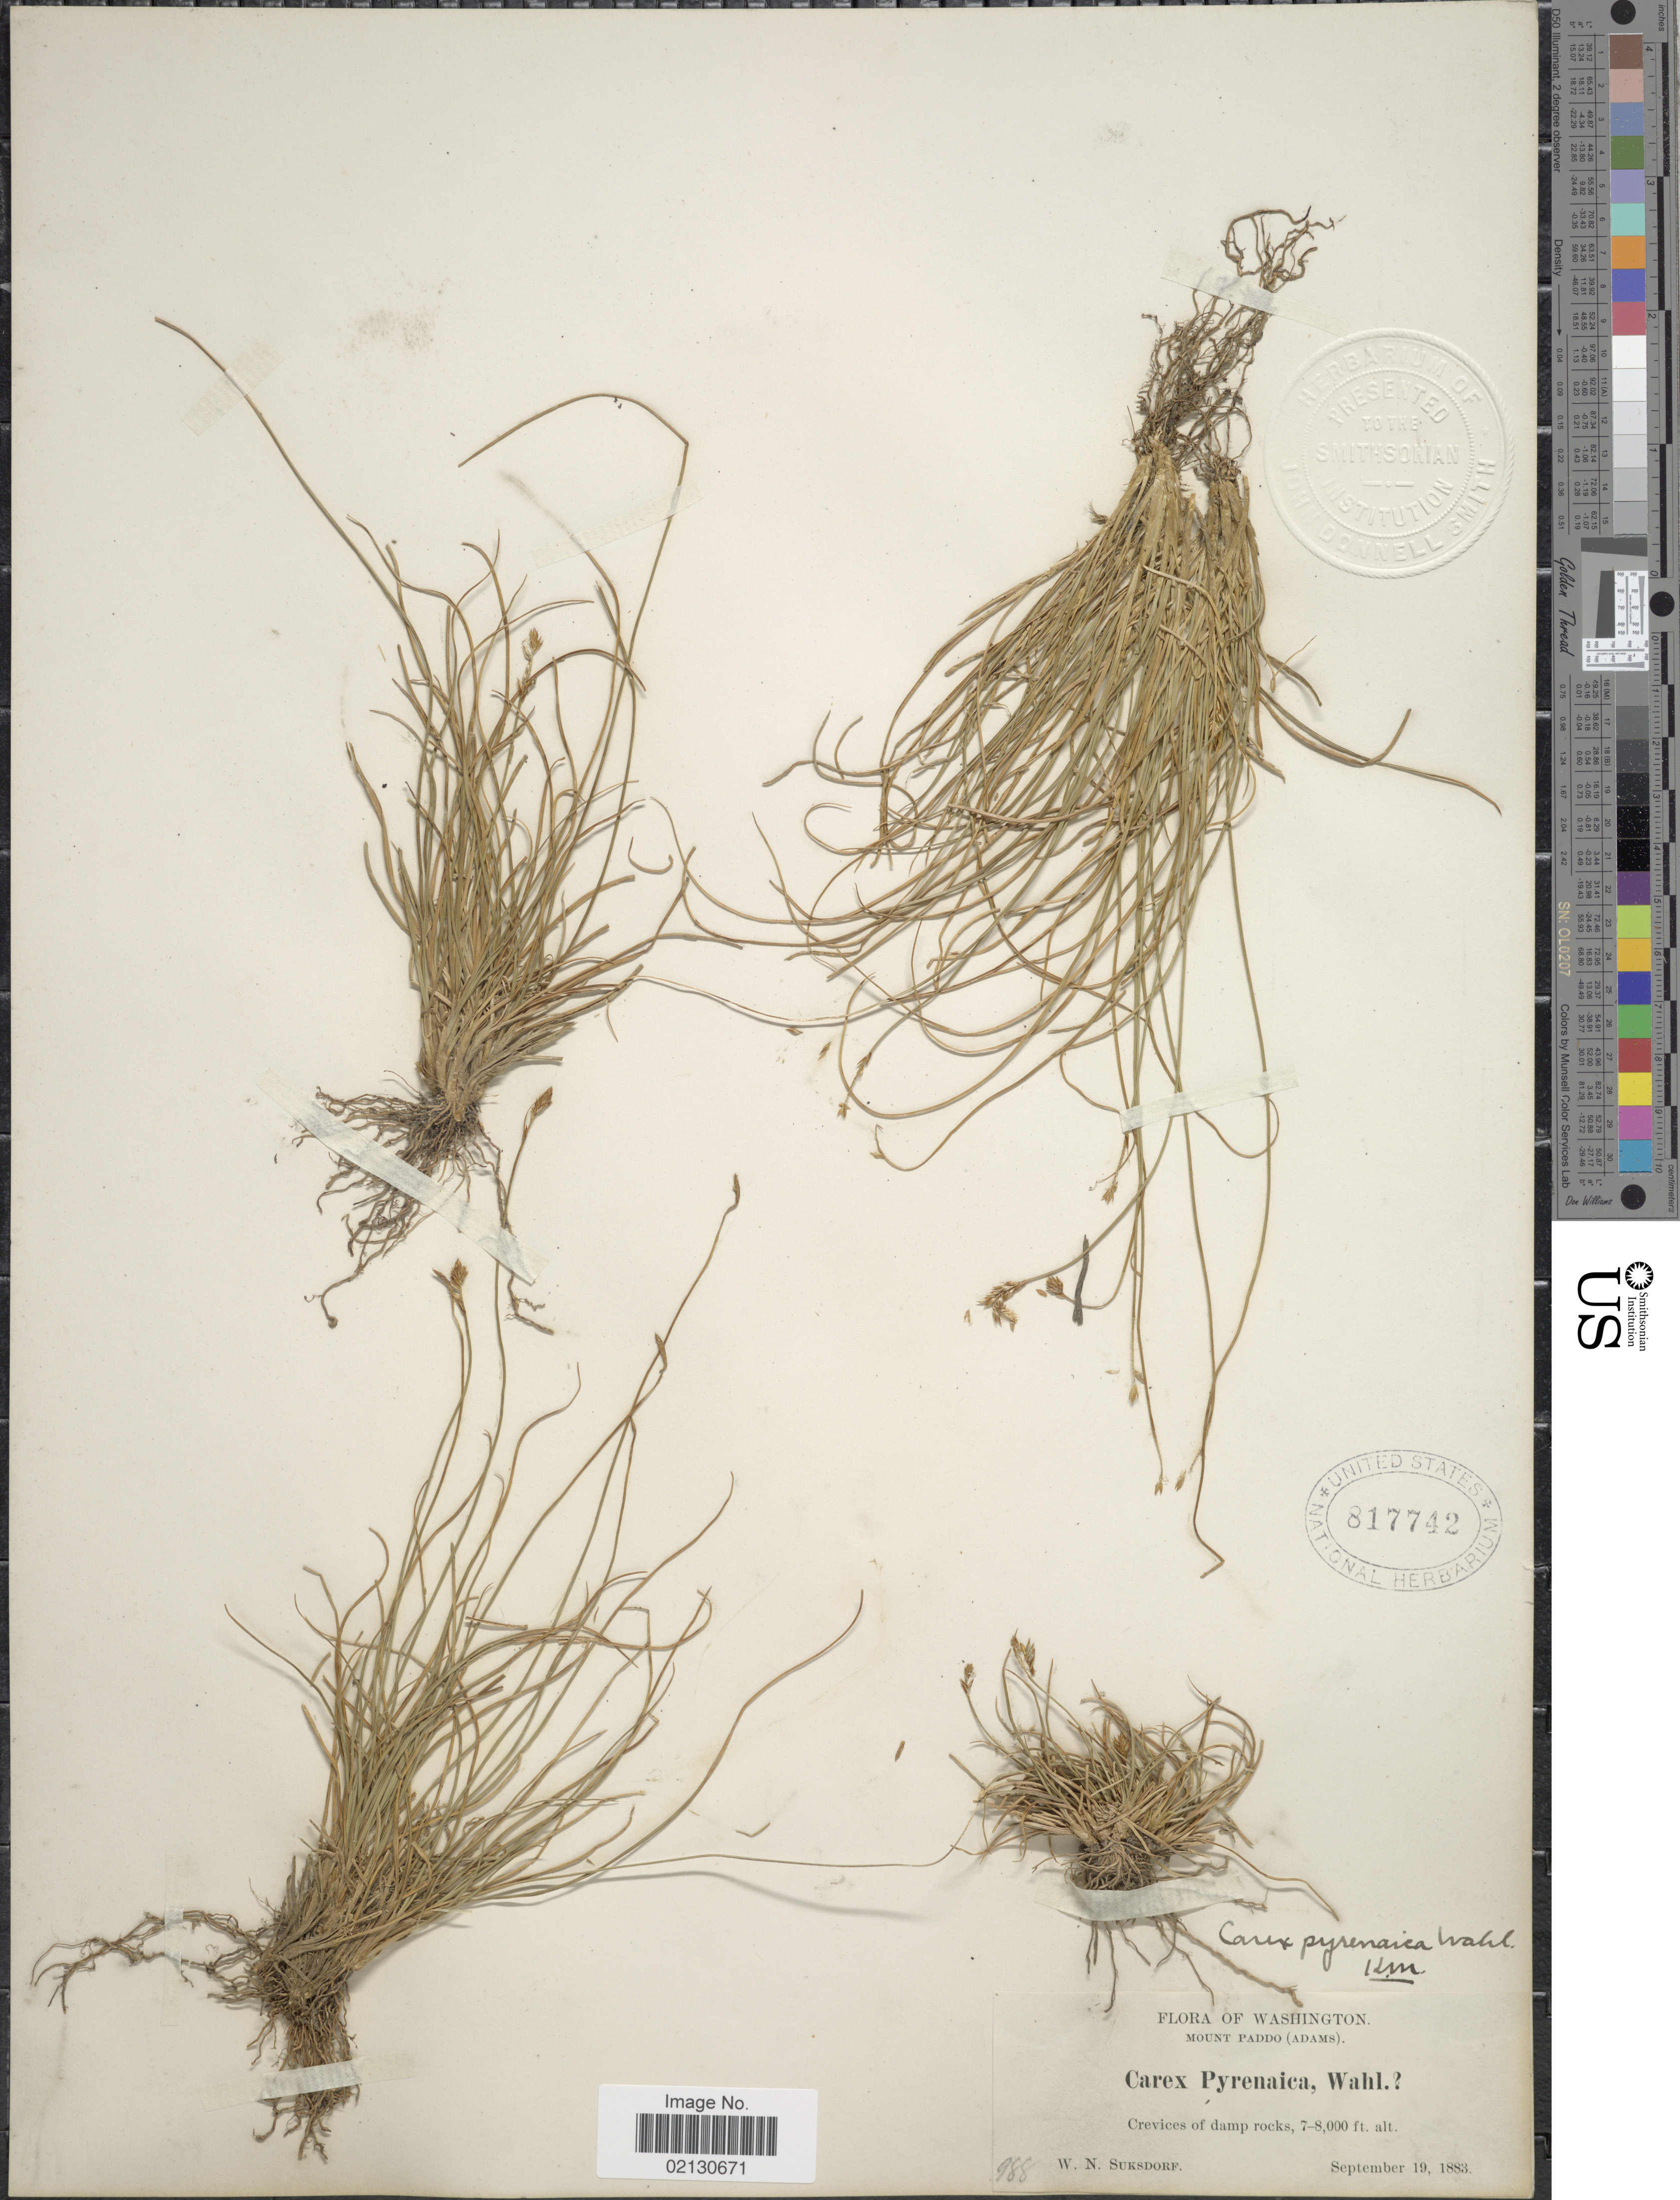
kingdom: Plantae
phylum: Tracheophyta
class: Liliopsida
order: Poales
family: Cyperaceae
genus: Carex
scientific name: Carex micropoda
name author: C.A. Mey.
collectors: W. N. Suksdorf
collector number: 988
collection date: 1883-09-19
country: United States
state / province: Washington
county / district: Skamania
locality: Mount Paddo (Adams)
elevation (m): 2134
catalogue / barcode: US 817742